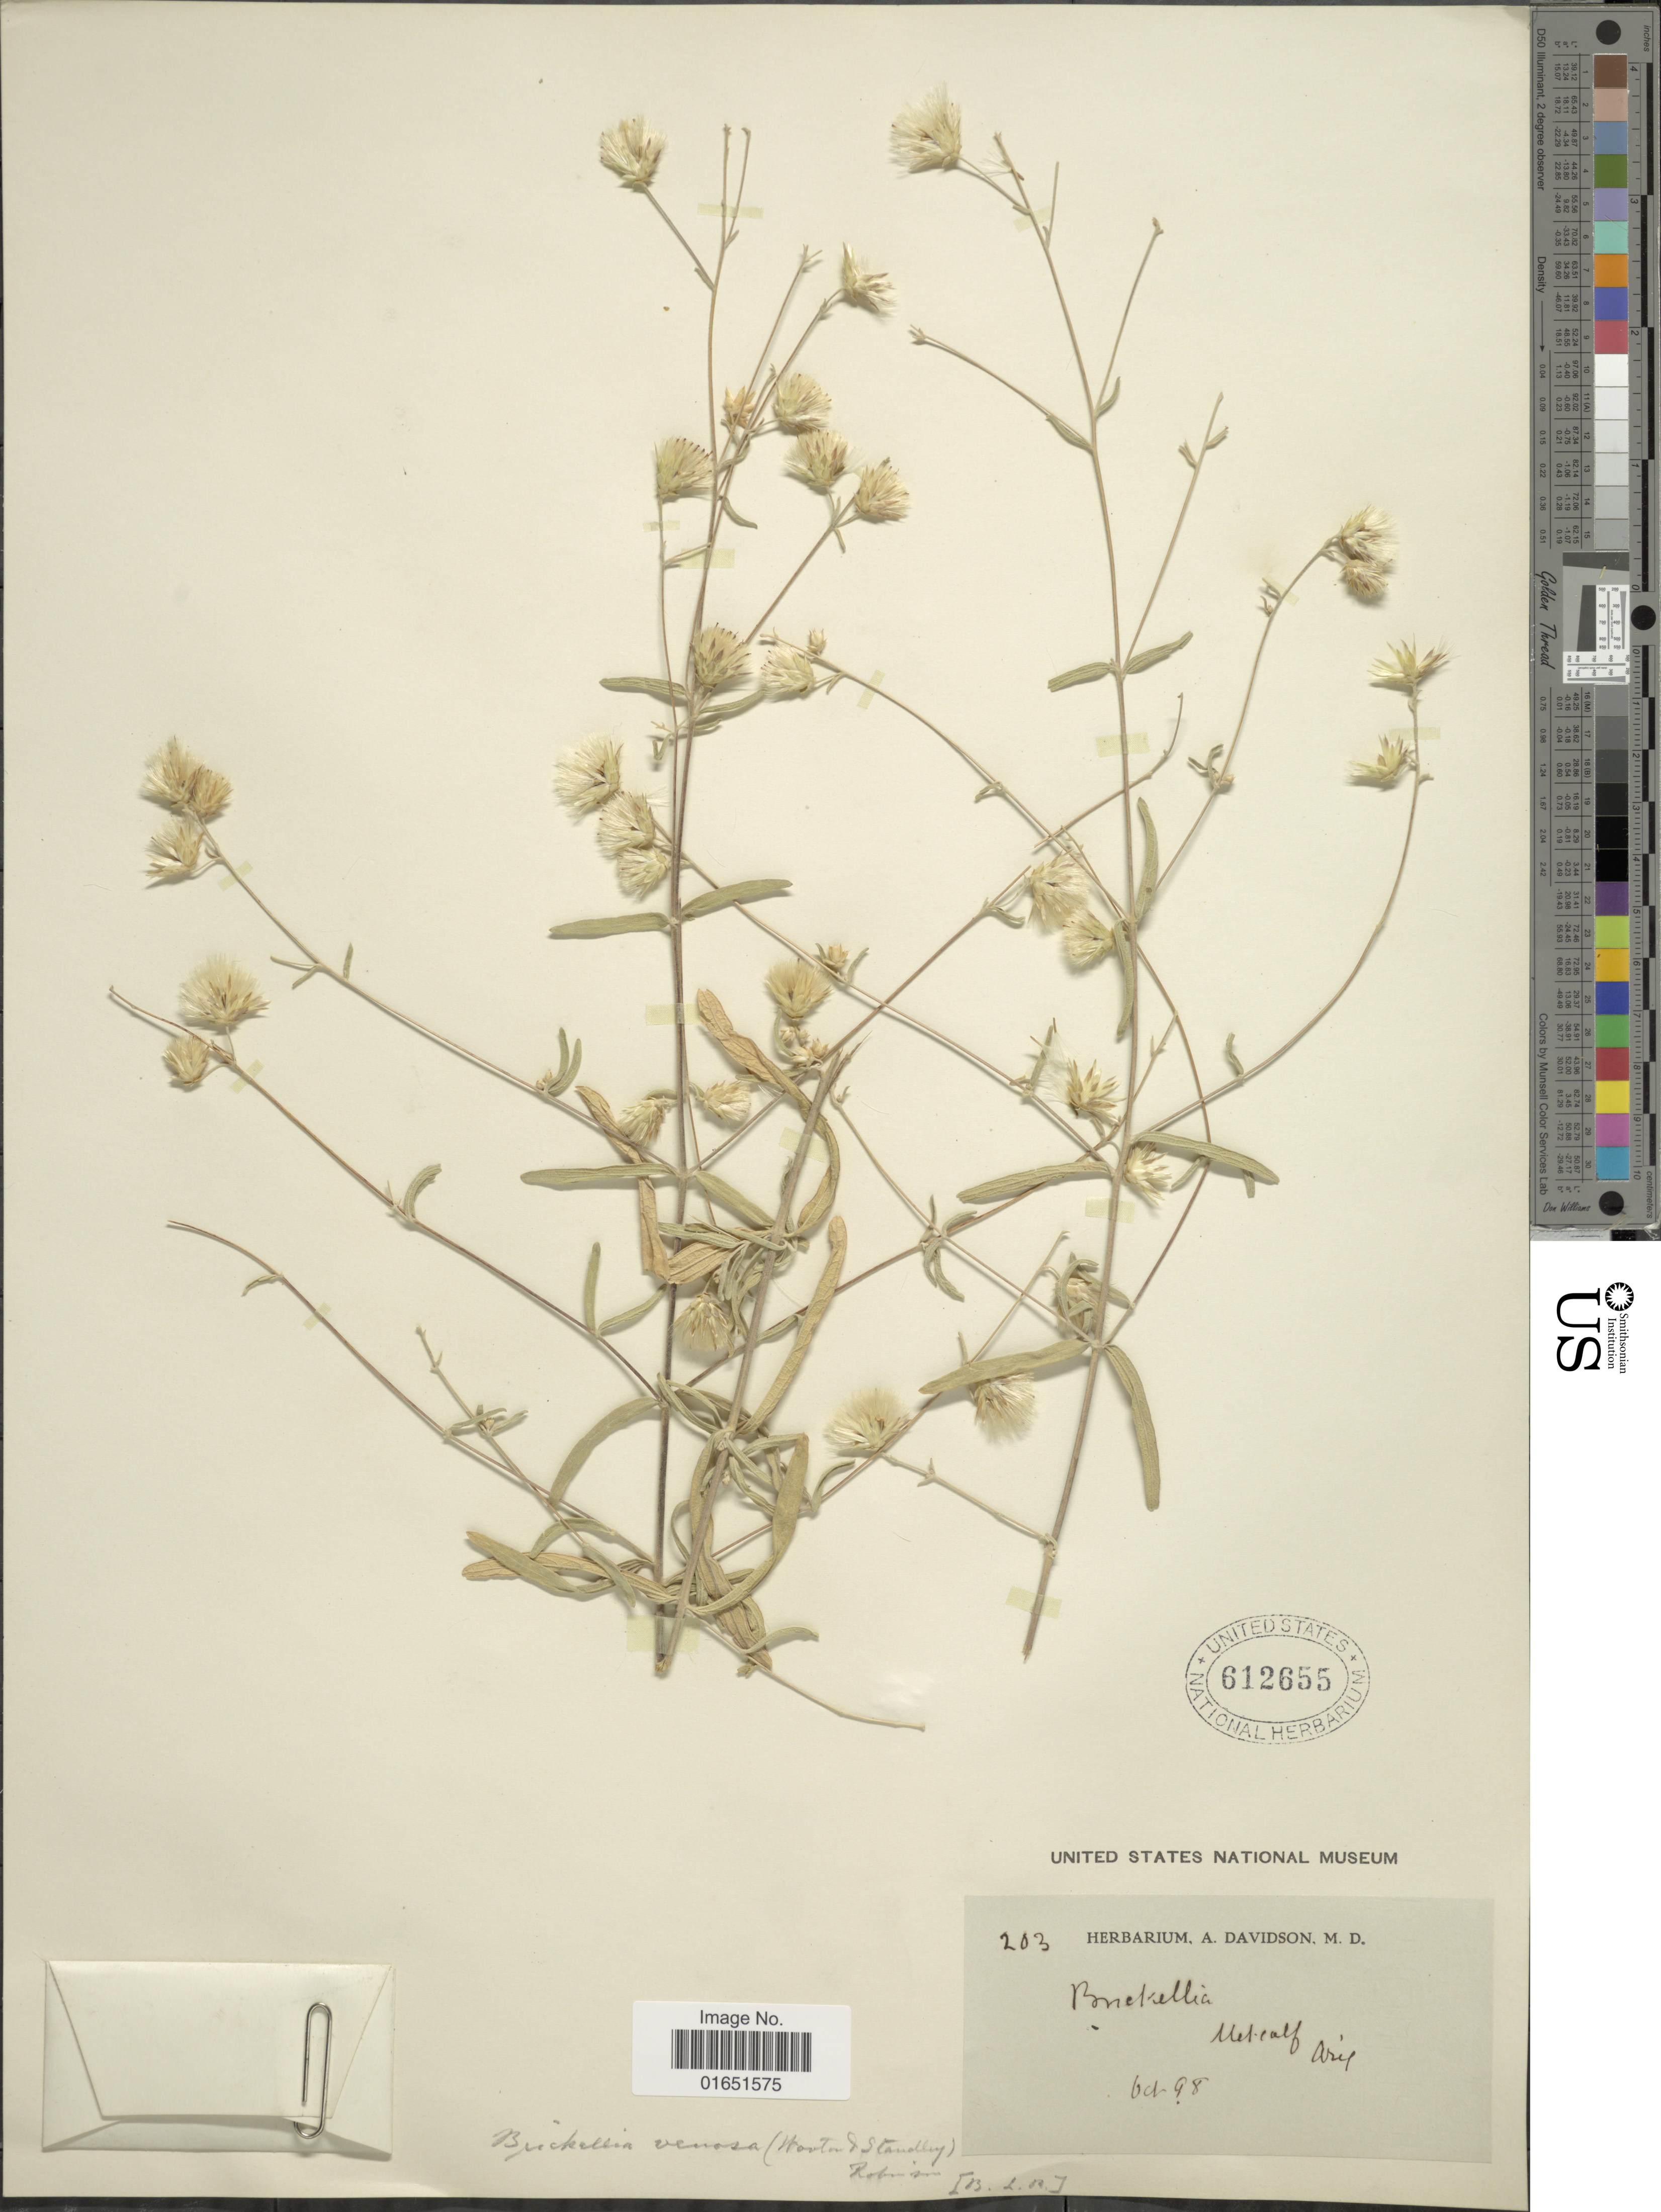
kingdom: Plantae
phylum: Tracheophyta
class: Magnoliopsida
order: Asterales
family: Asteraceae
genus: Brickellia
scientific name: Brickellia venosa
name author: (Wooton & Standl.) B.L. Rob.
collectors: -. Metcalf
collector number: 203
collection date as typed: Transcribed d/m/y: /10/98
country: United States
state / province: Arizona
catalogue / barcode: US 612655